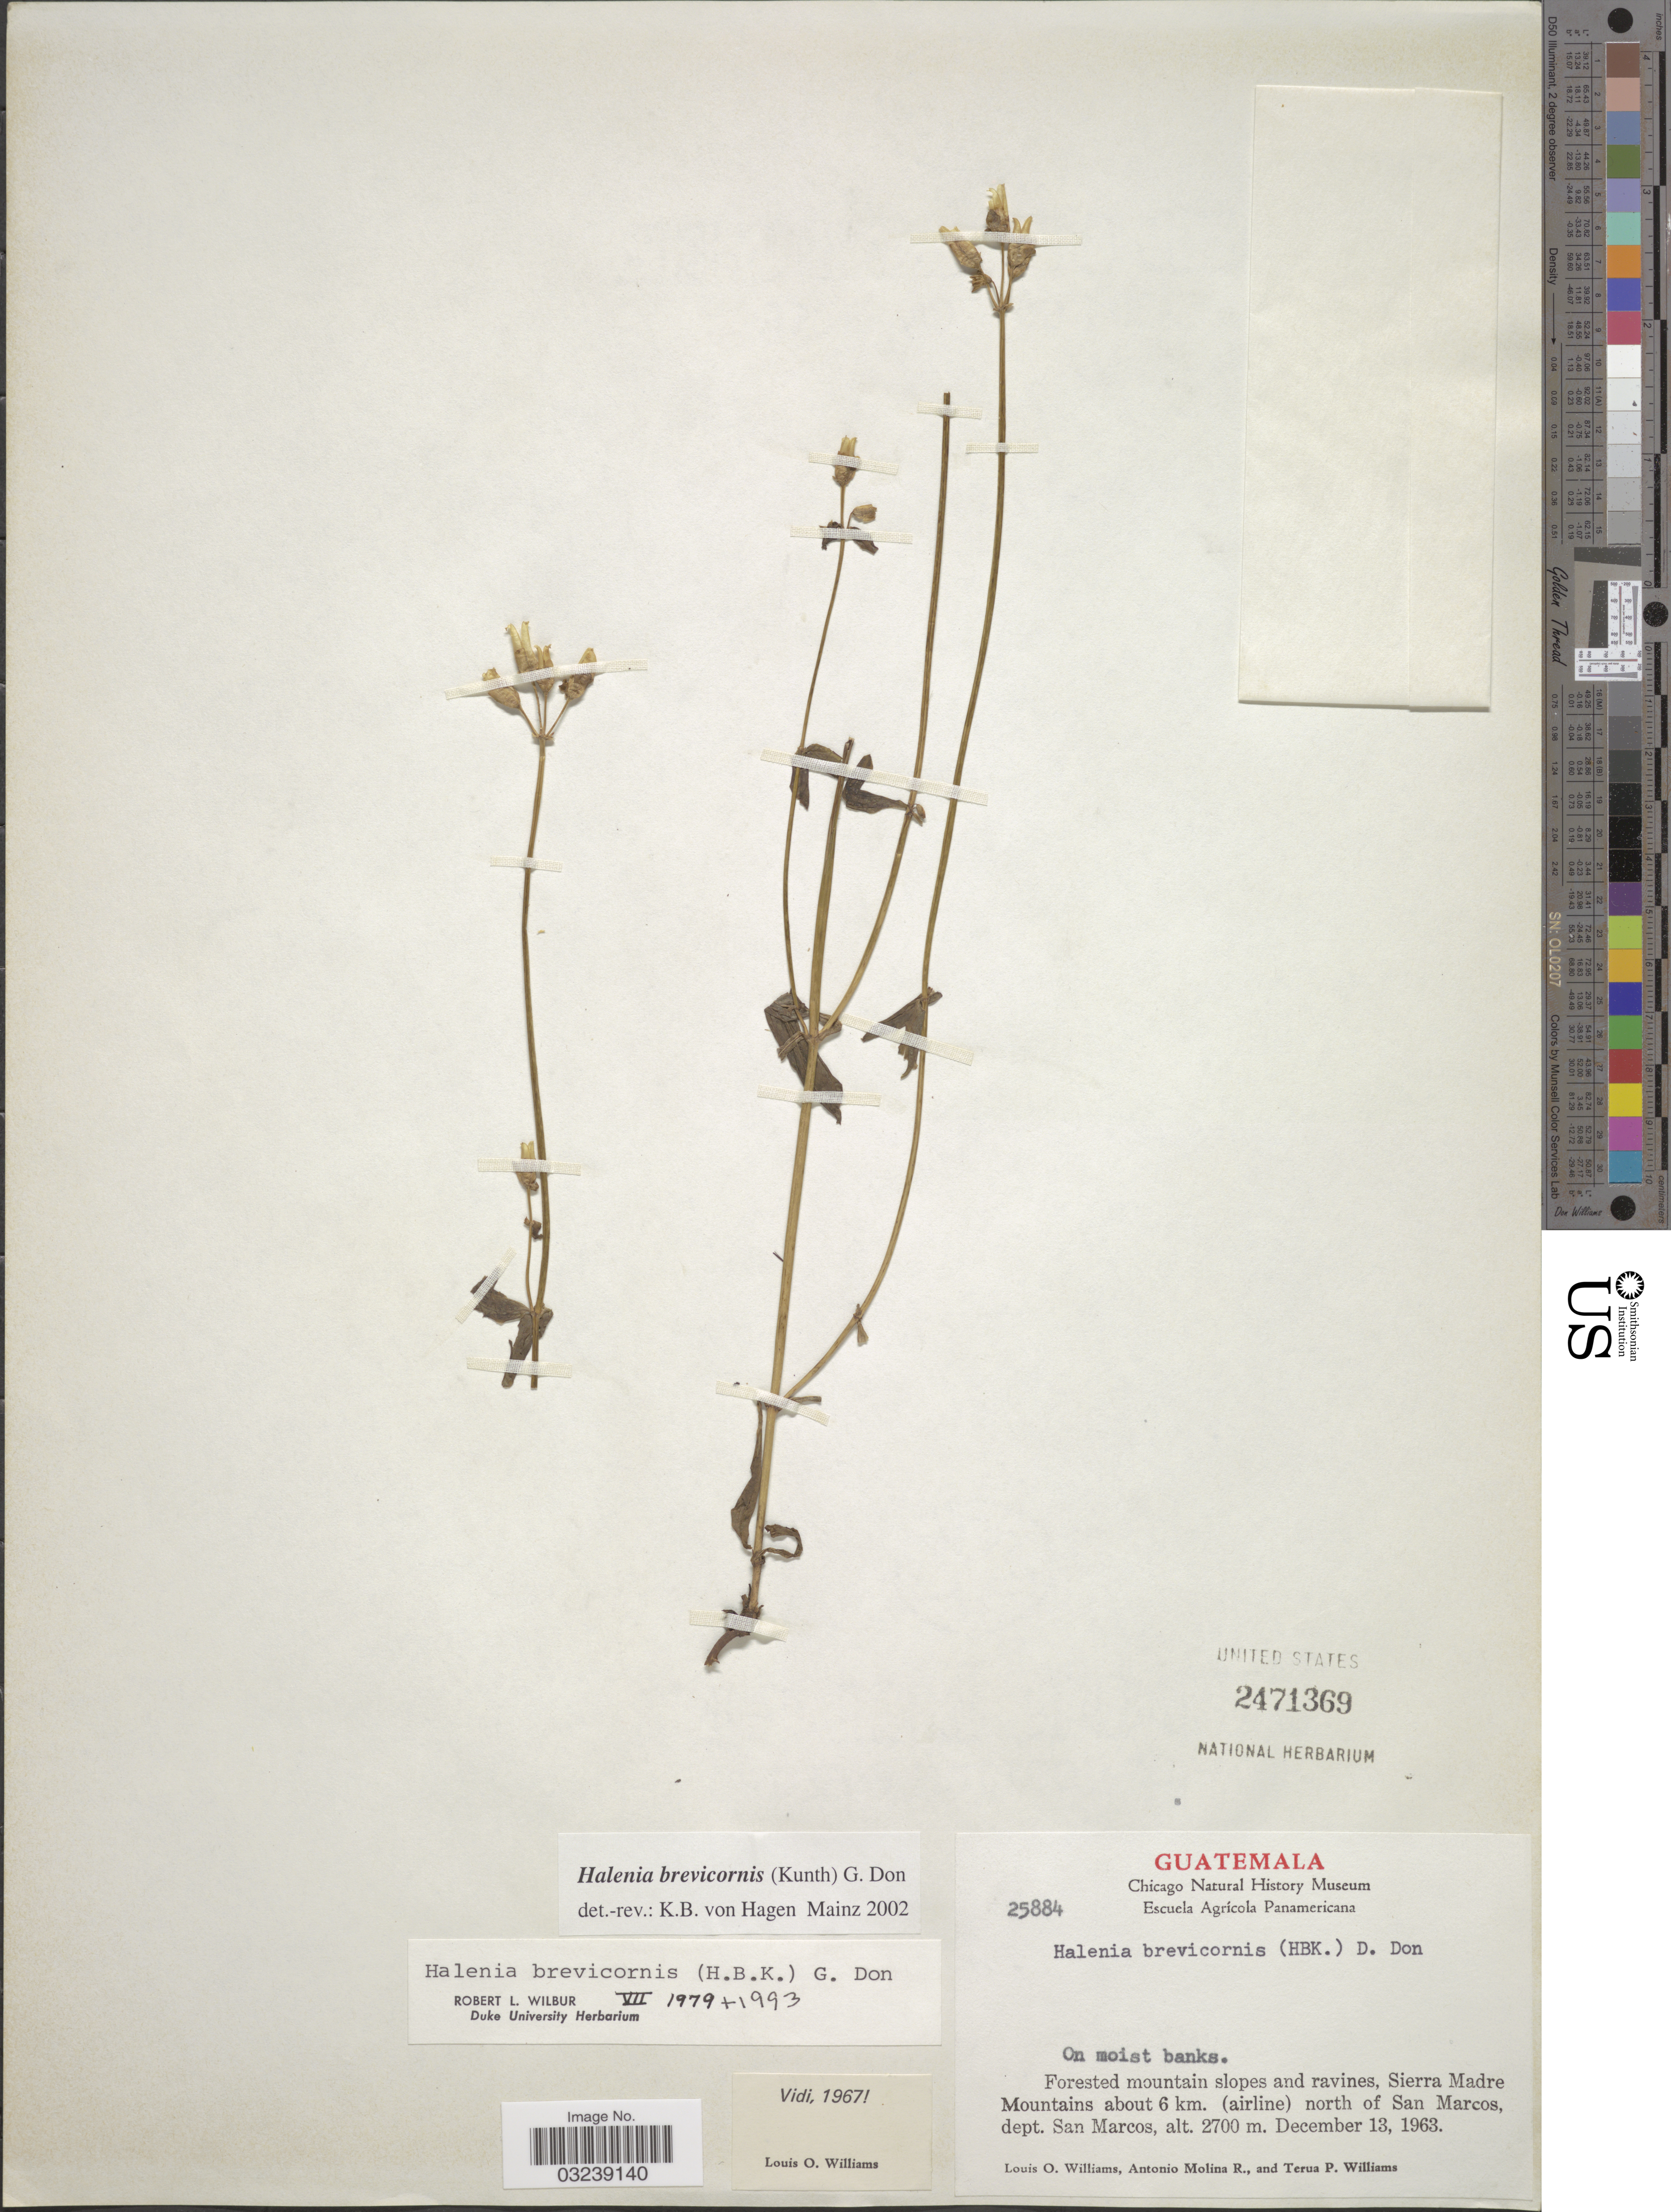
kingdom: Plantae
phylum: Tracheophyta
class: Magnoliopsida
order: Gentianales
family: Gentianaceae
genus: Halenia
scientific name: Halenia brevicornis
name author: (Kunth) G. Don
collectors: L. O. Williams, A. Molina R. & T. Williams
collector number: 25884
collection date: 1963-12-13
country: Guatemala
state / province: San Marcos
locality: Forested mountain slopes and ravines, Sierra Madre Mountains about 6 km. (airline) north of San Marcos, dept. San Marcos.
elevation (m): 2700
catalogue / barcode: US 2471369